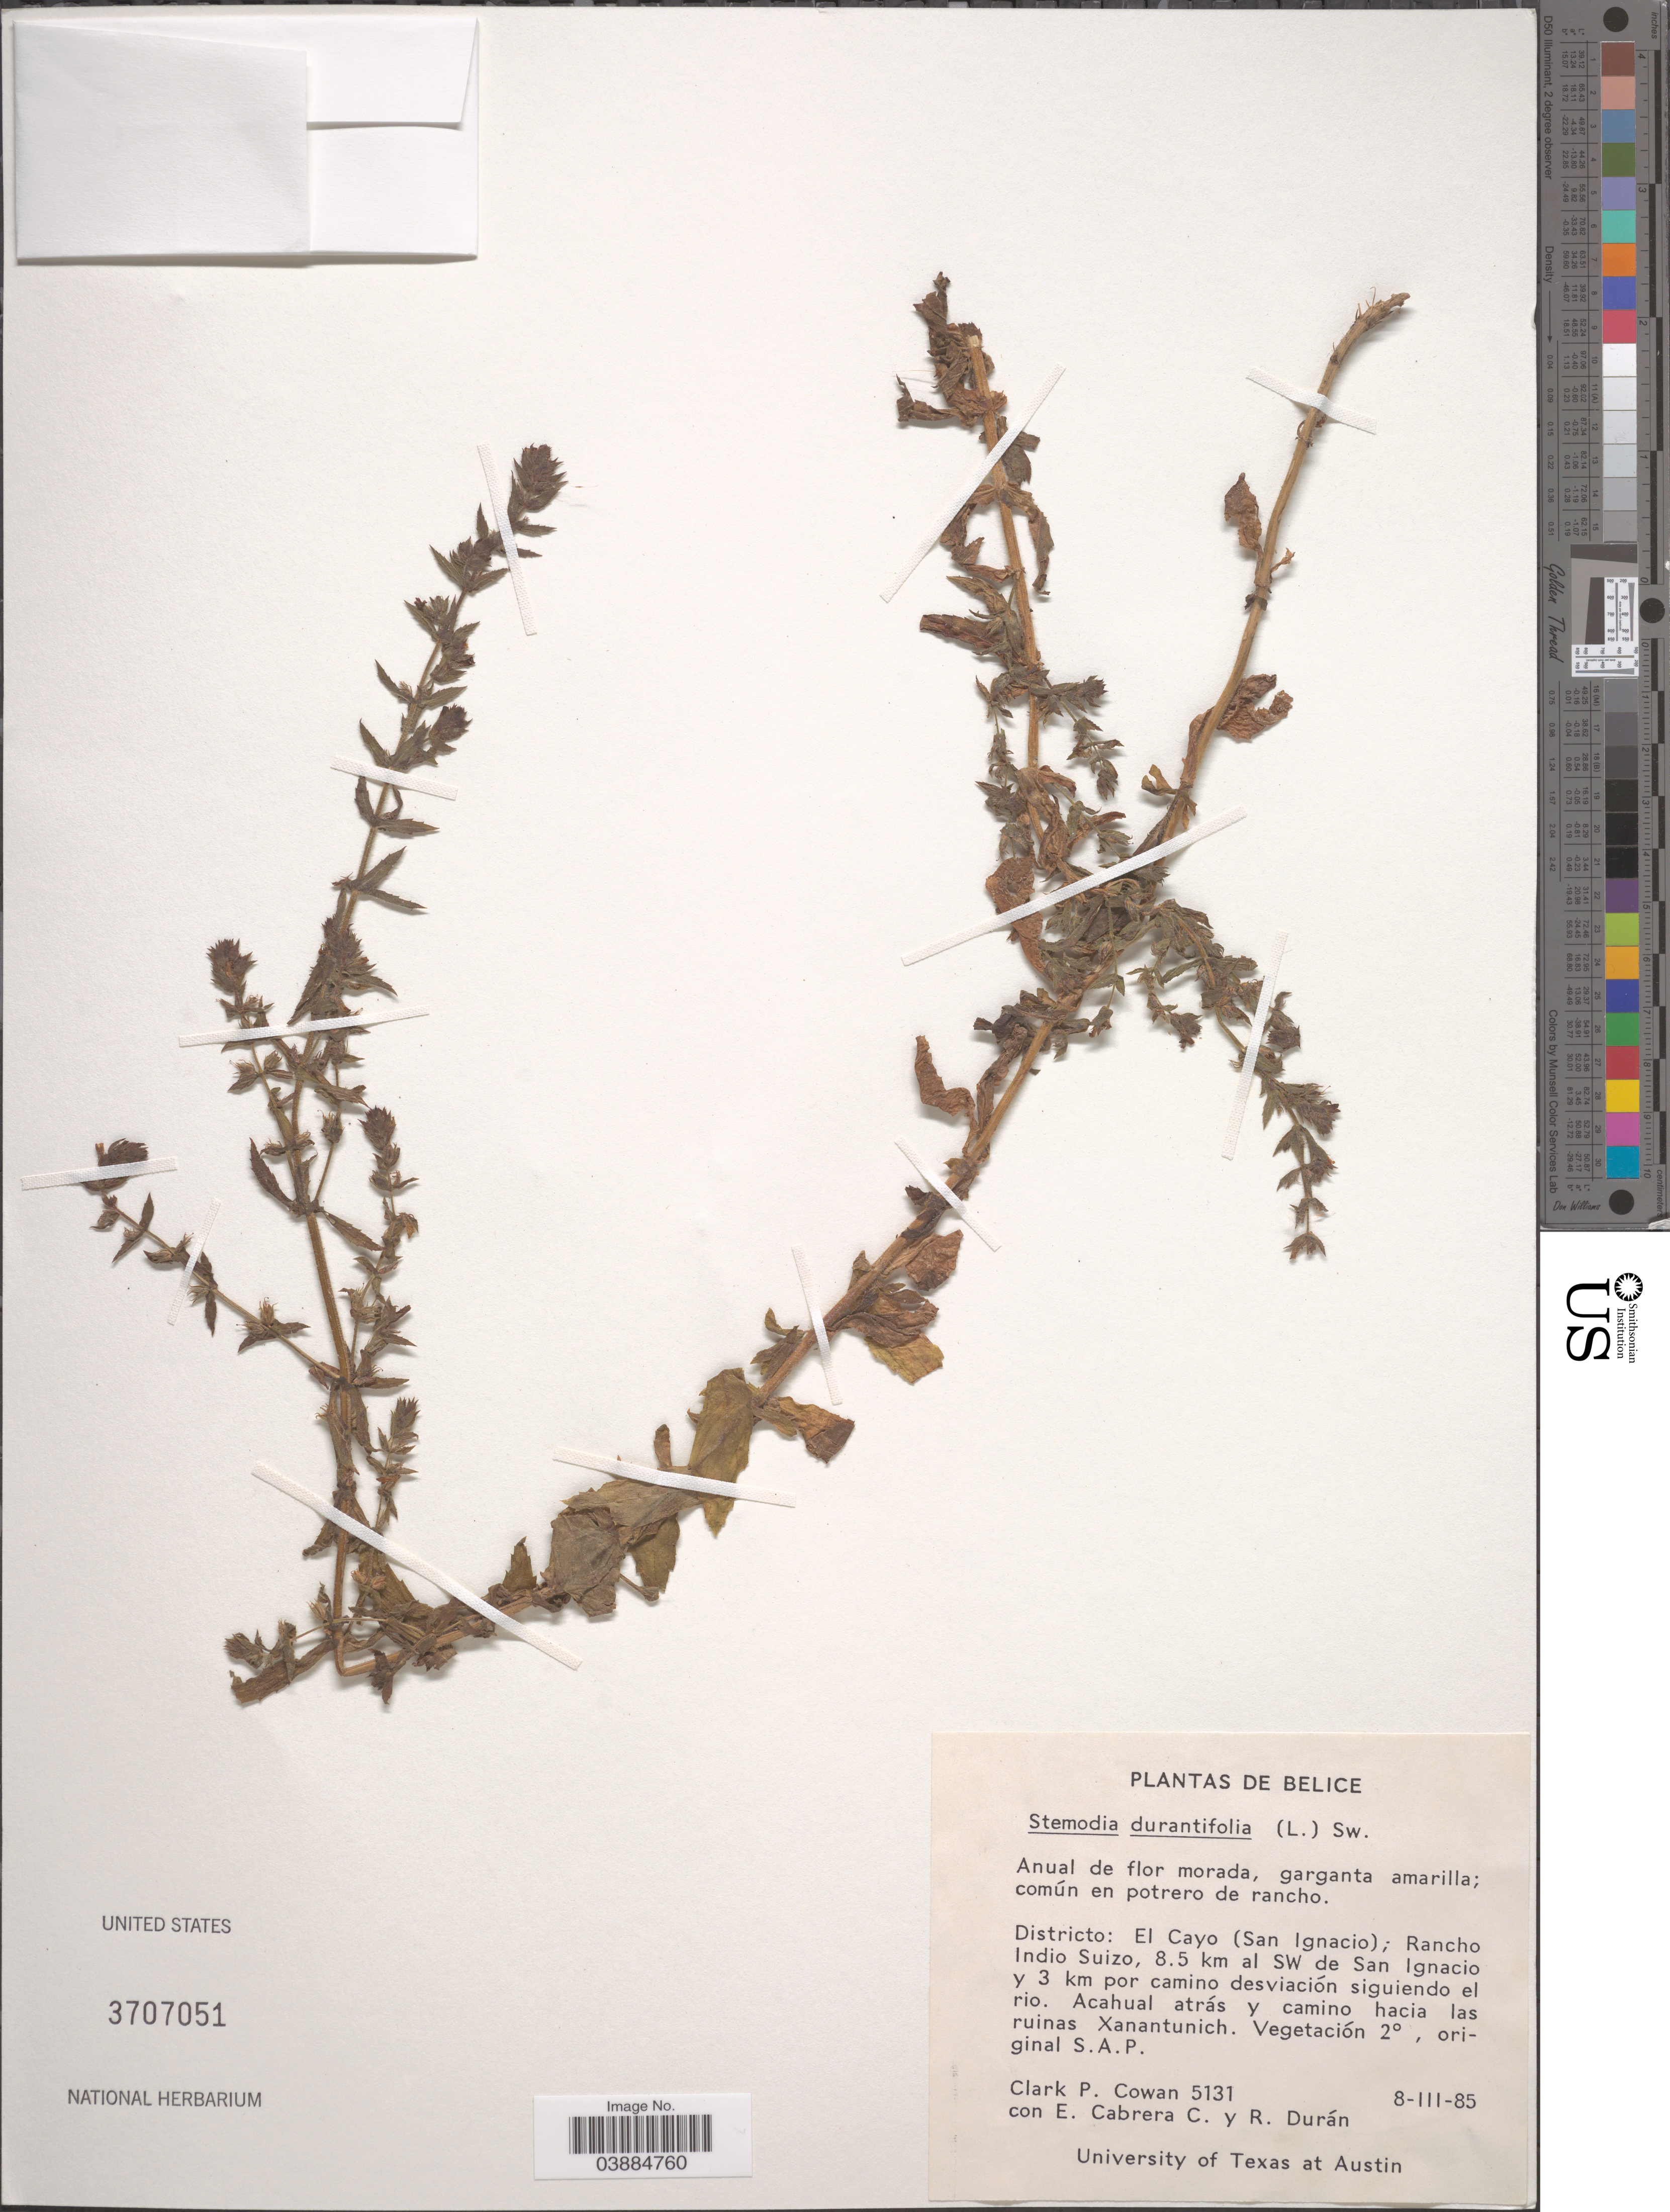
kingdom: Plantae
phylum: Tracheophyta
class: Magnoliopsida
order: Lamiales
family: Plantaginaceae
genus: Stemodia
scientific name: Stemodia durantifolia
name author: (L.) Sw.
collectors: C. P. Cowan, E. Cabrera C. & R. Durán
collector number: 5131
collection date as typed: Transcribed d/m/y: 8/3/85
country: Belize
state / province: Cayo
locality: Districto: El Cayo (San Ignacio); Rancho Indio Suizo, 8.5 km al Sw de San Ignacio y 3 km por camino desviación siguiendo el rio. Acahual atrás y camino hacia las ruinas Xanantunich.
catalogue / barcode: US 3707051